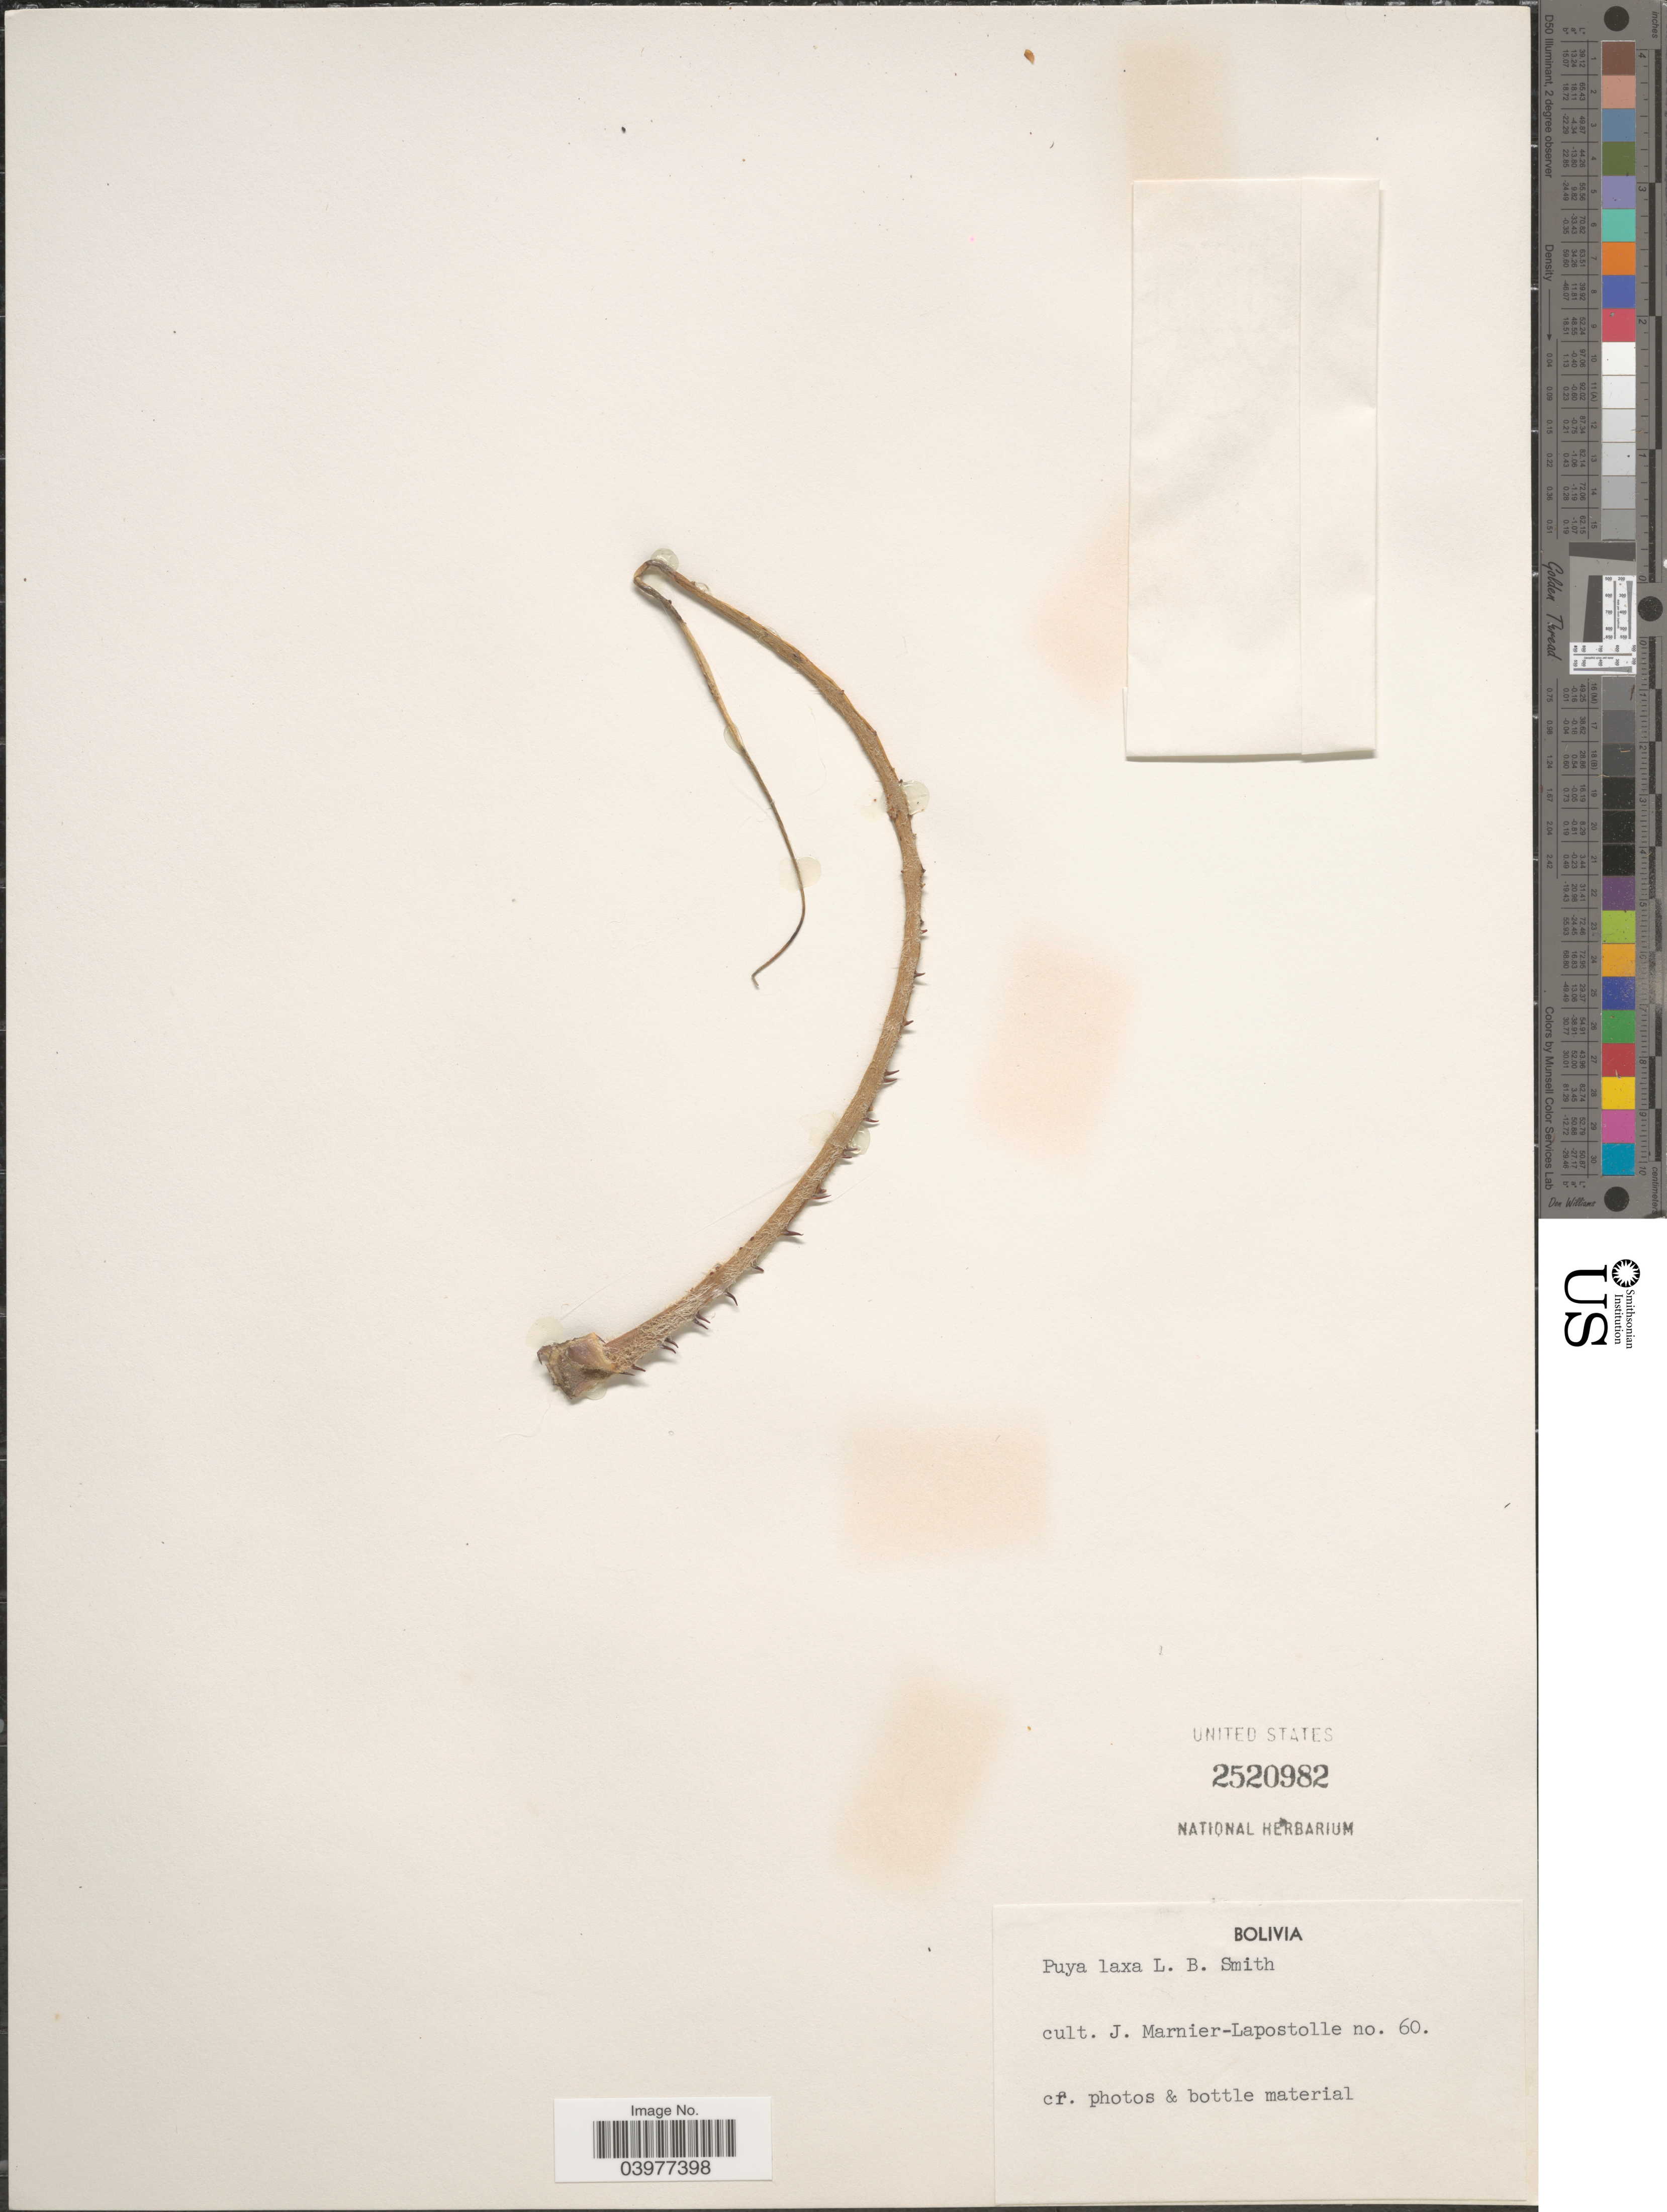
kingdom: Plantae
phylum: Tracheophyta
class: Liliopsida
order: Poales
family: Bromeliaceae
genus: Puya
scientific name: Puya laxa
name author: L.B. Sm.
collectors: J. Marnier-Lapostolle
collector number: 60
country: Bolivia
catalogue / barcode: US 2520982